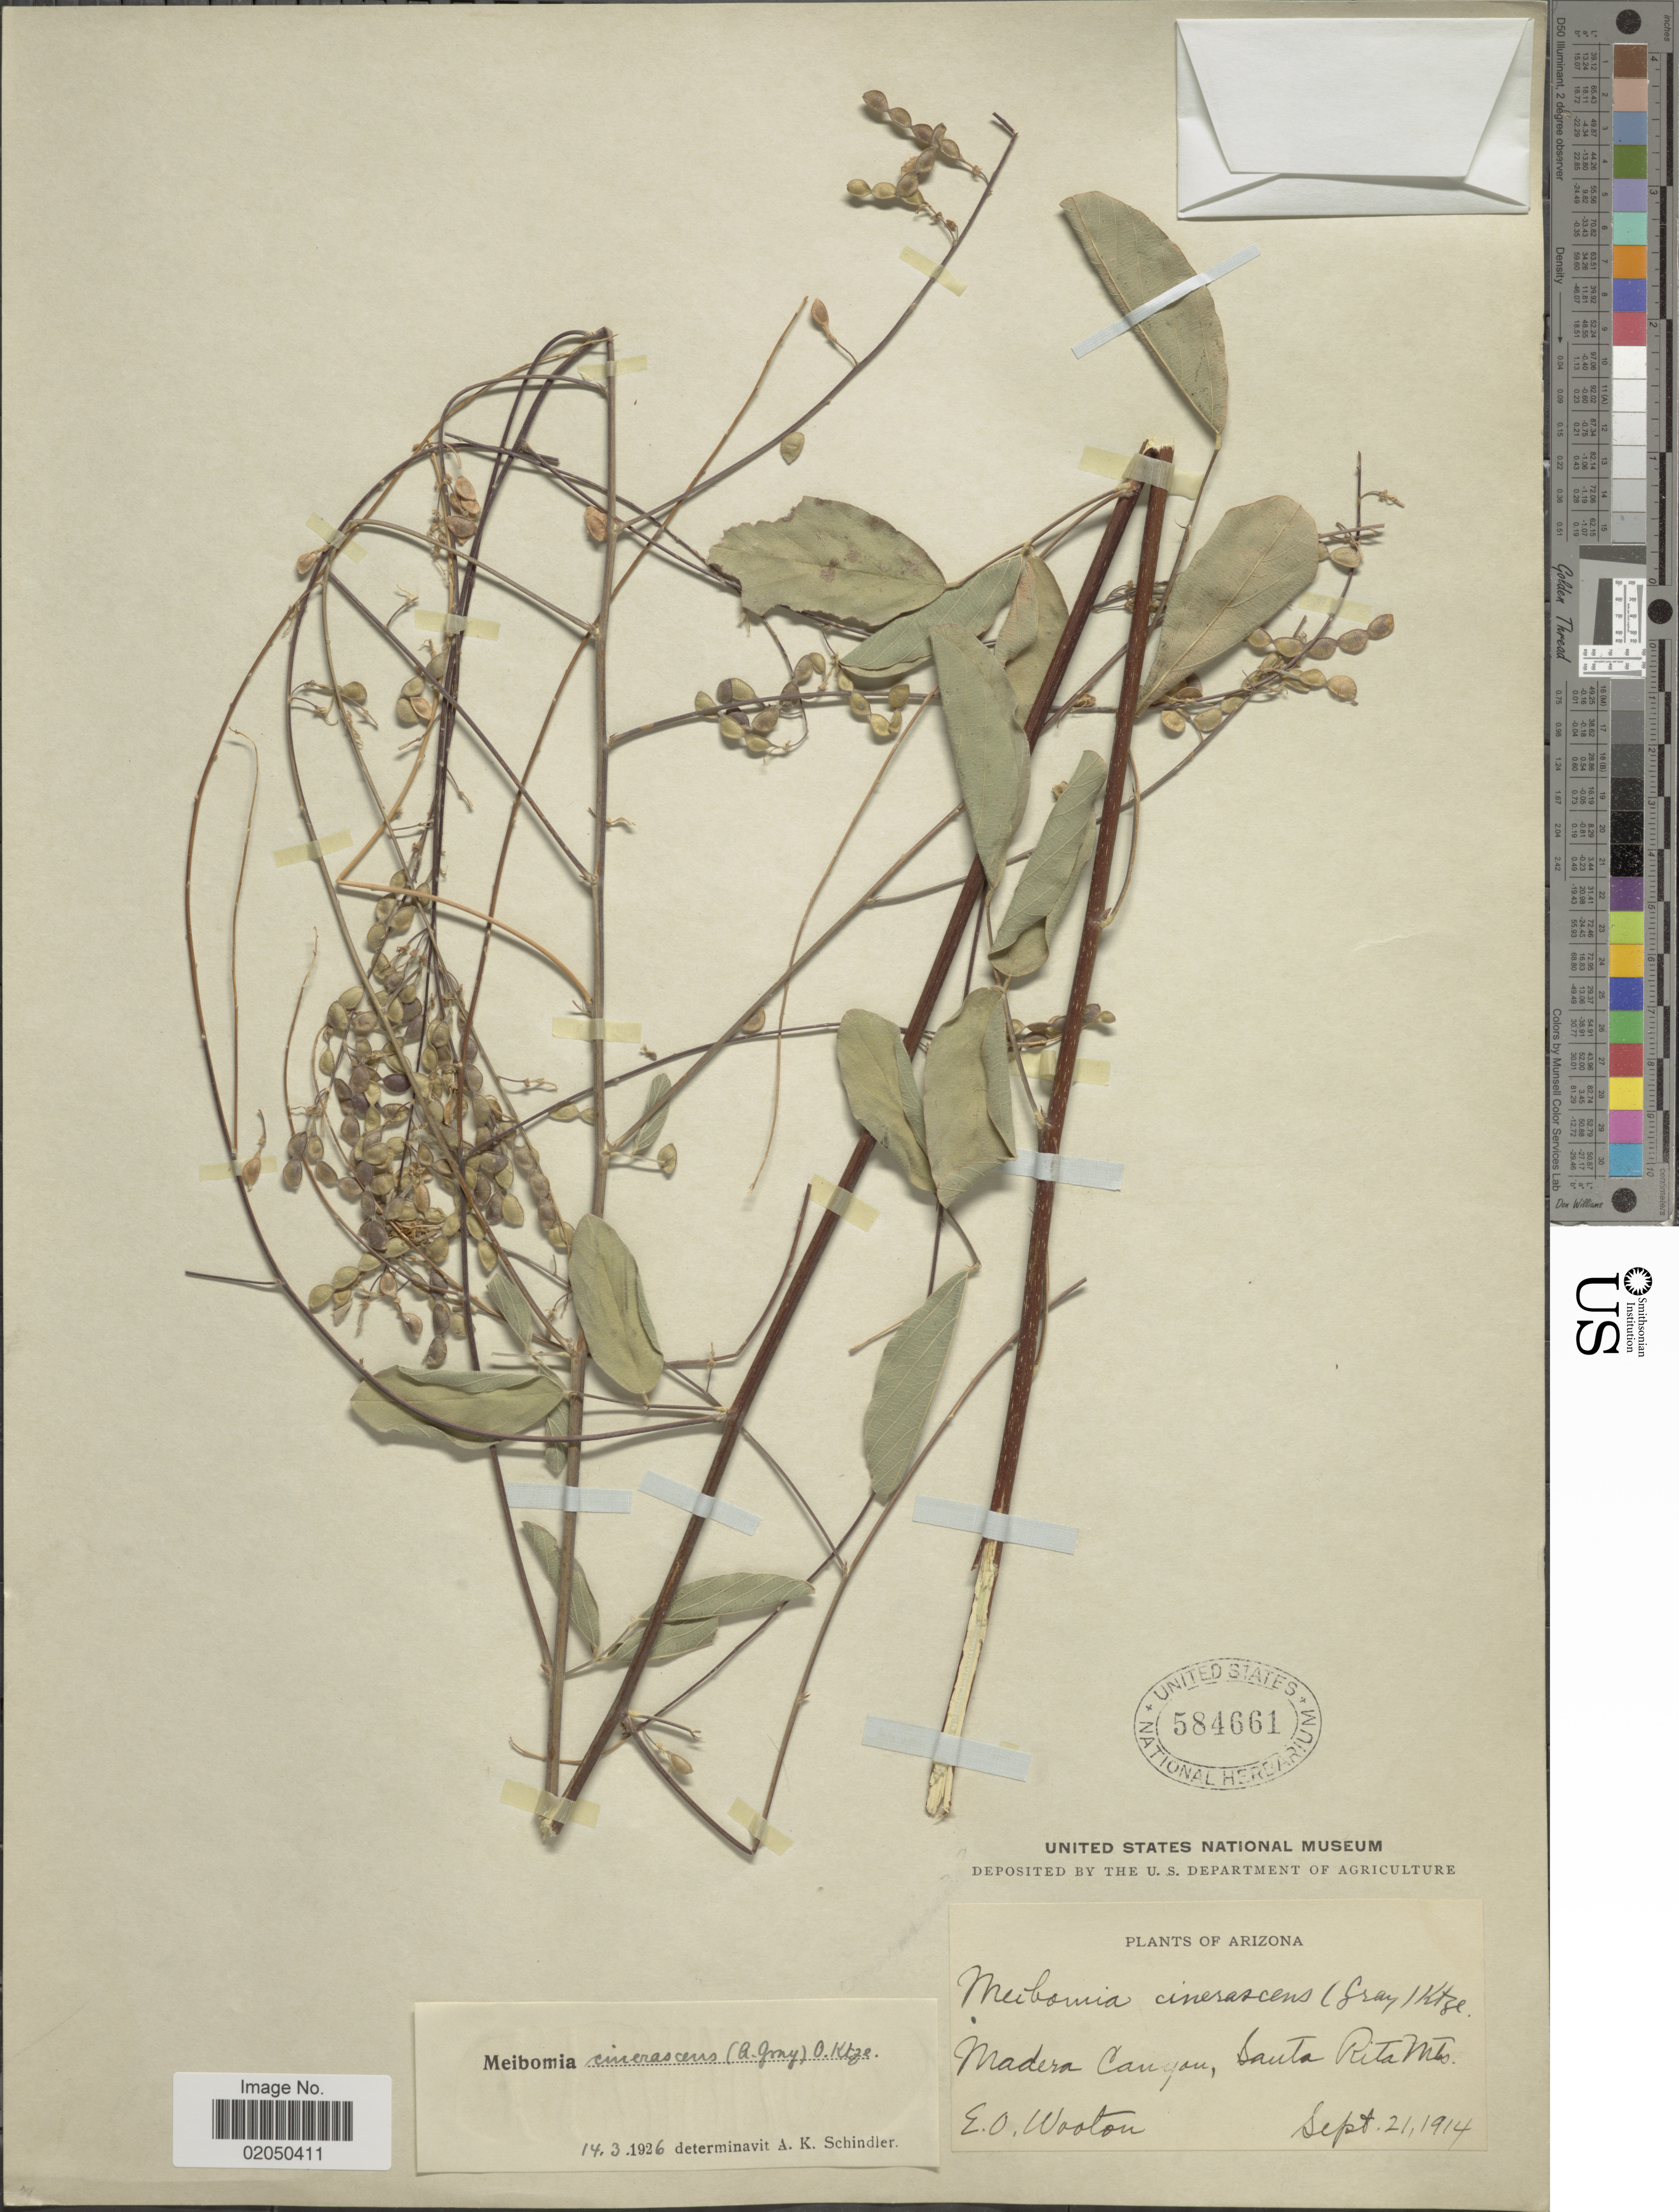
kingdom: Plantae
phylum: Tracheophyta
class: Magnoliopsida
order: Fabales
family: Fabaceae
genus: Desmodium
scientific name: Desmodium cinerascens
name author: A. Gray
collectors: E. O. Wooton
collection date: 1914-09-21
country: United States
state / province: Arizona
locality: Madera Canyon, Santa Rita Mts.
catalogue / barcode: US 584661